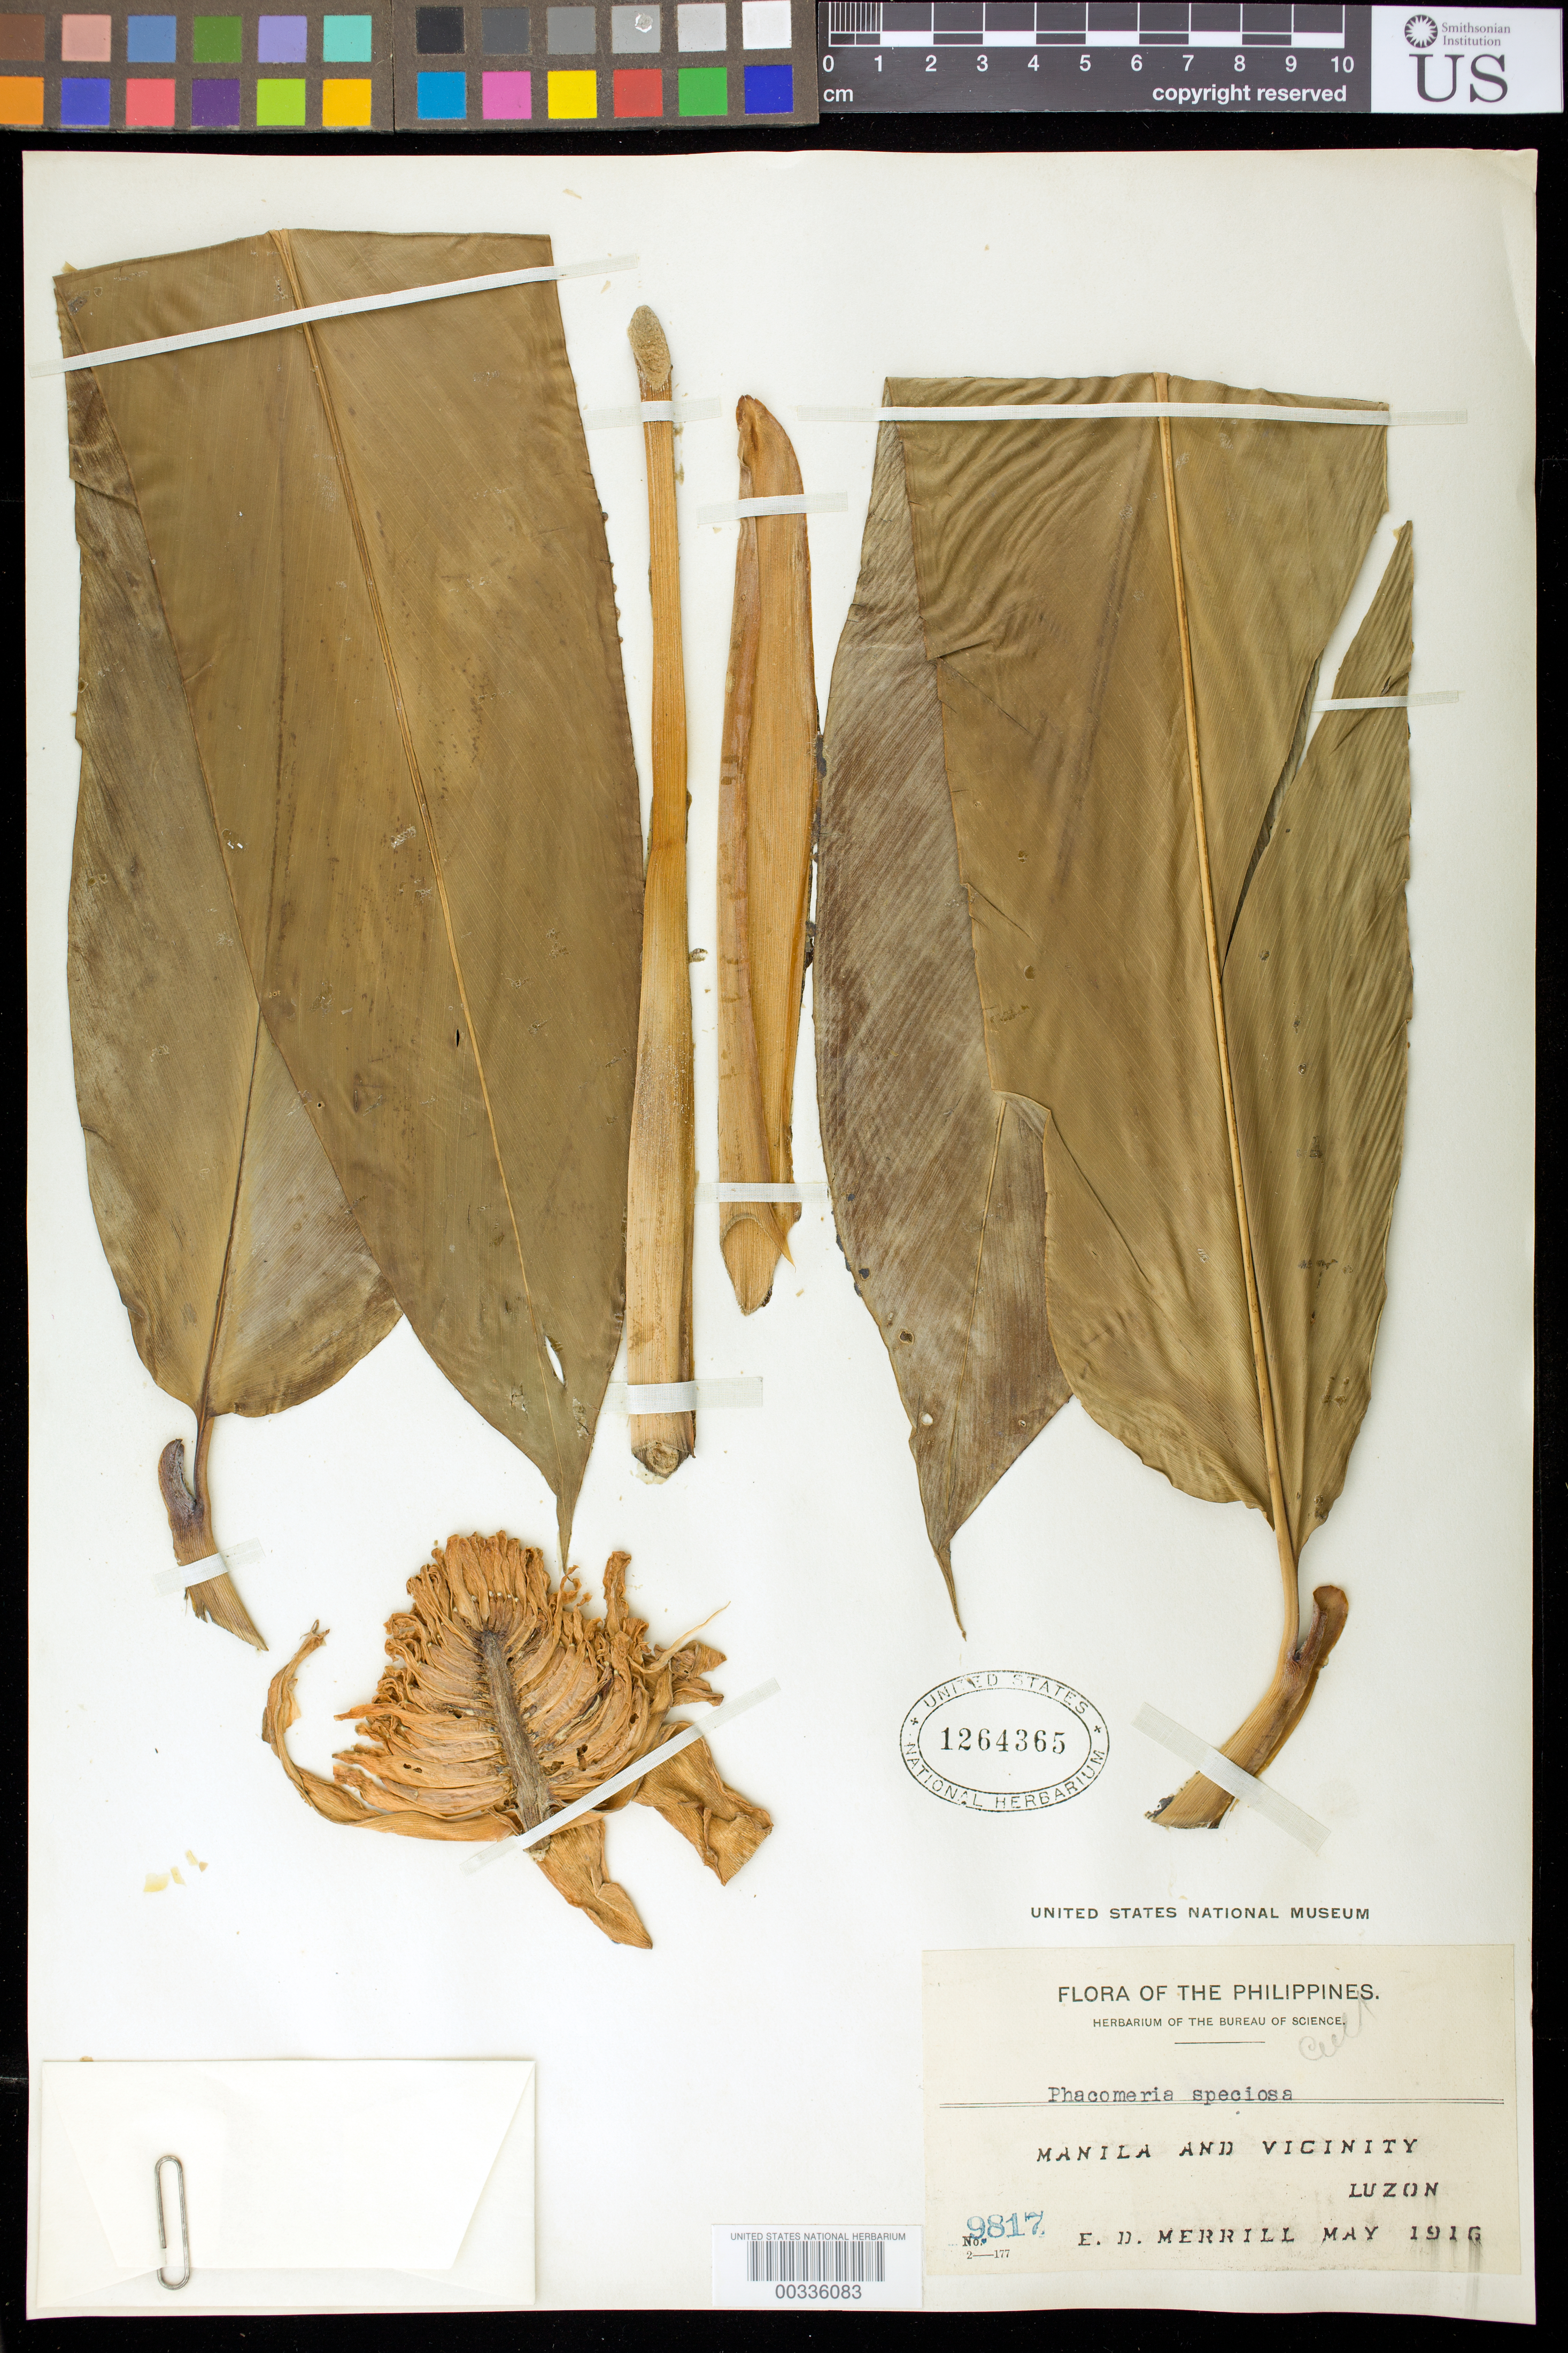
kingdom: Plantae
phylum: Tracheophyta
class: Liliopsida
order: Zingiberales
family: Zingiberaceae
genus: Etlingera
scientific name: Etlingera elatior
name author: (Jack) R.M. Sm.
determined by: Strong, Mark T., (BOT), Smithsonian Institution - National Museum of Natural History (UNITED STATES)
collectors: E. D. Merrill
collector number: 9817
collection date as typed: May 1916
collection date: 1916-05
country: Philippines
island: Luzon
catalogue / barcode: US 1264365